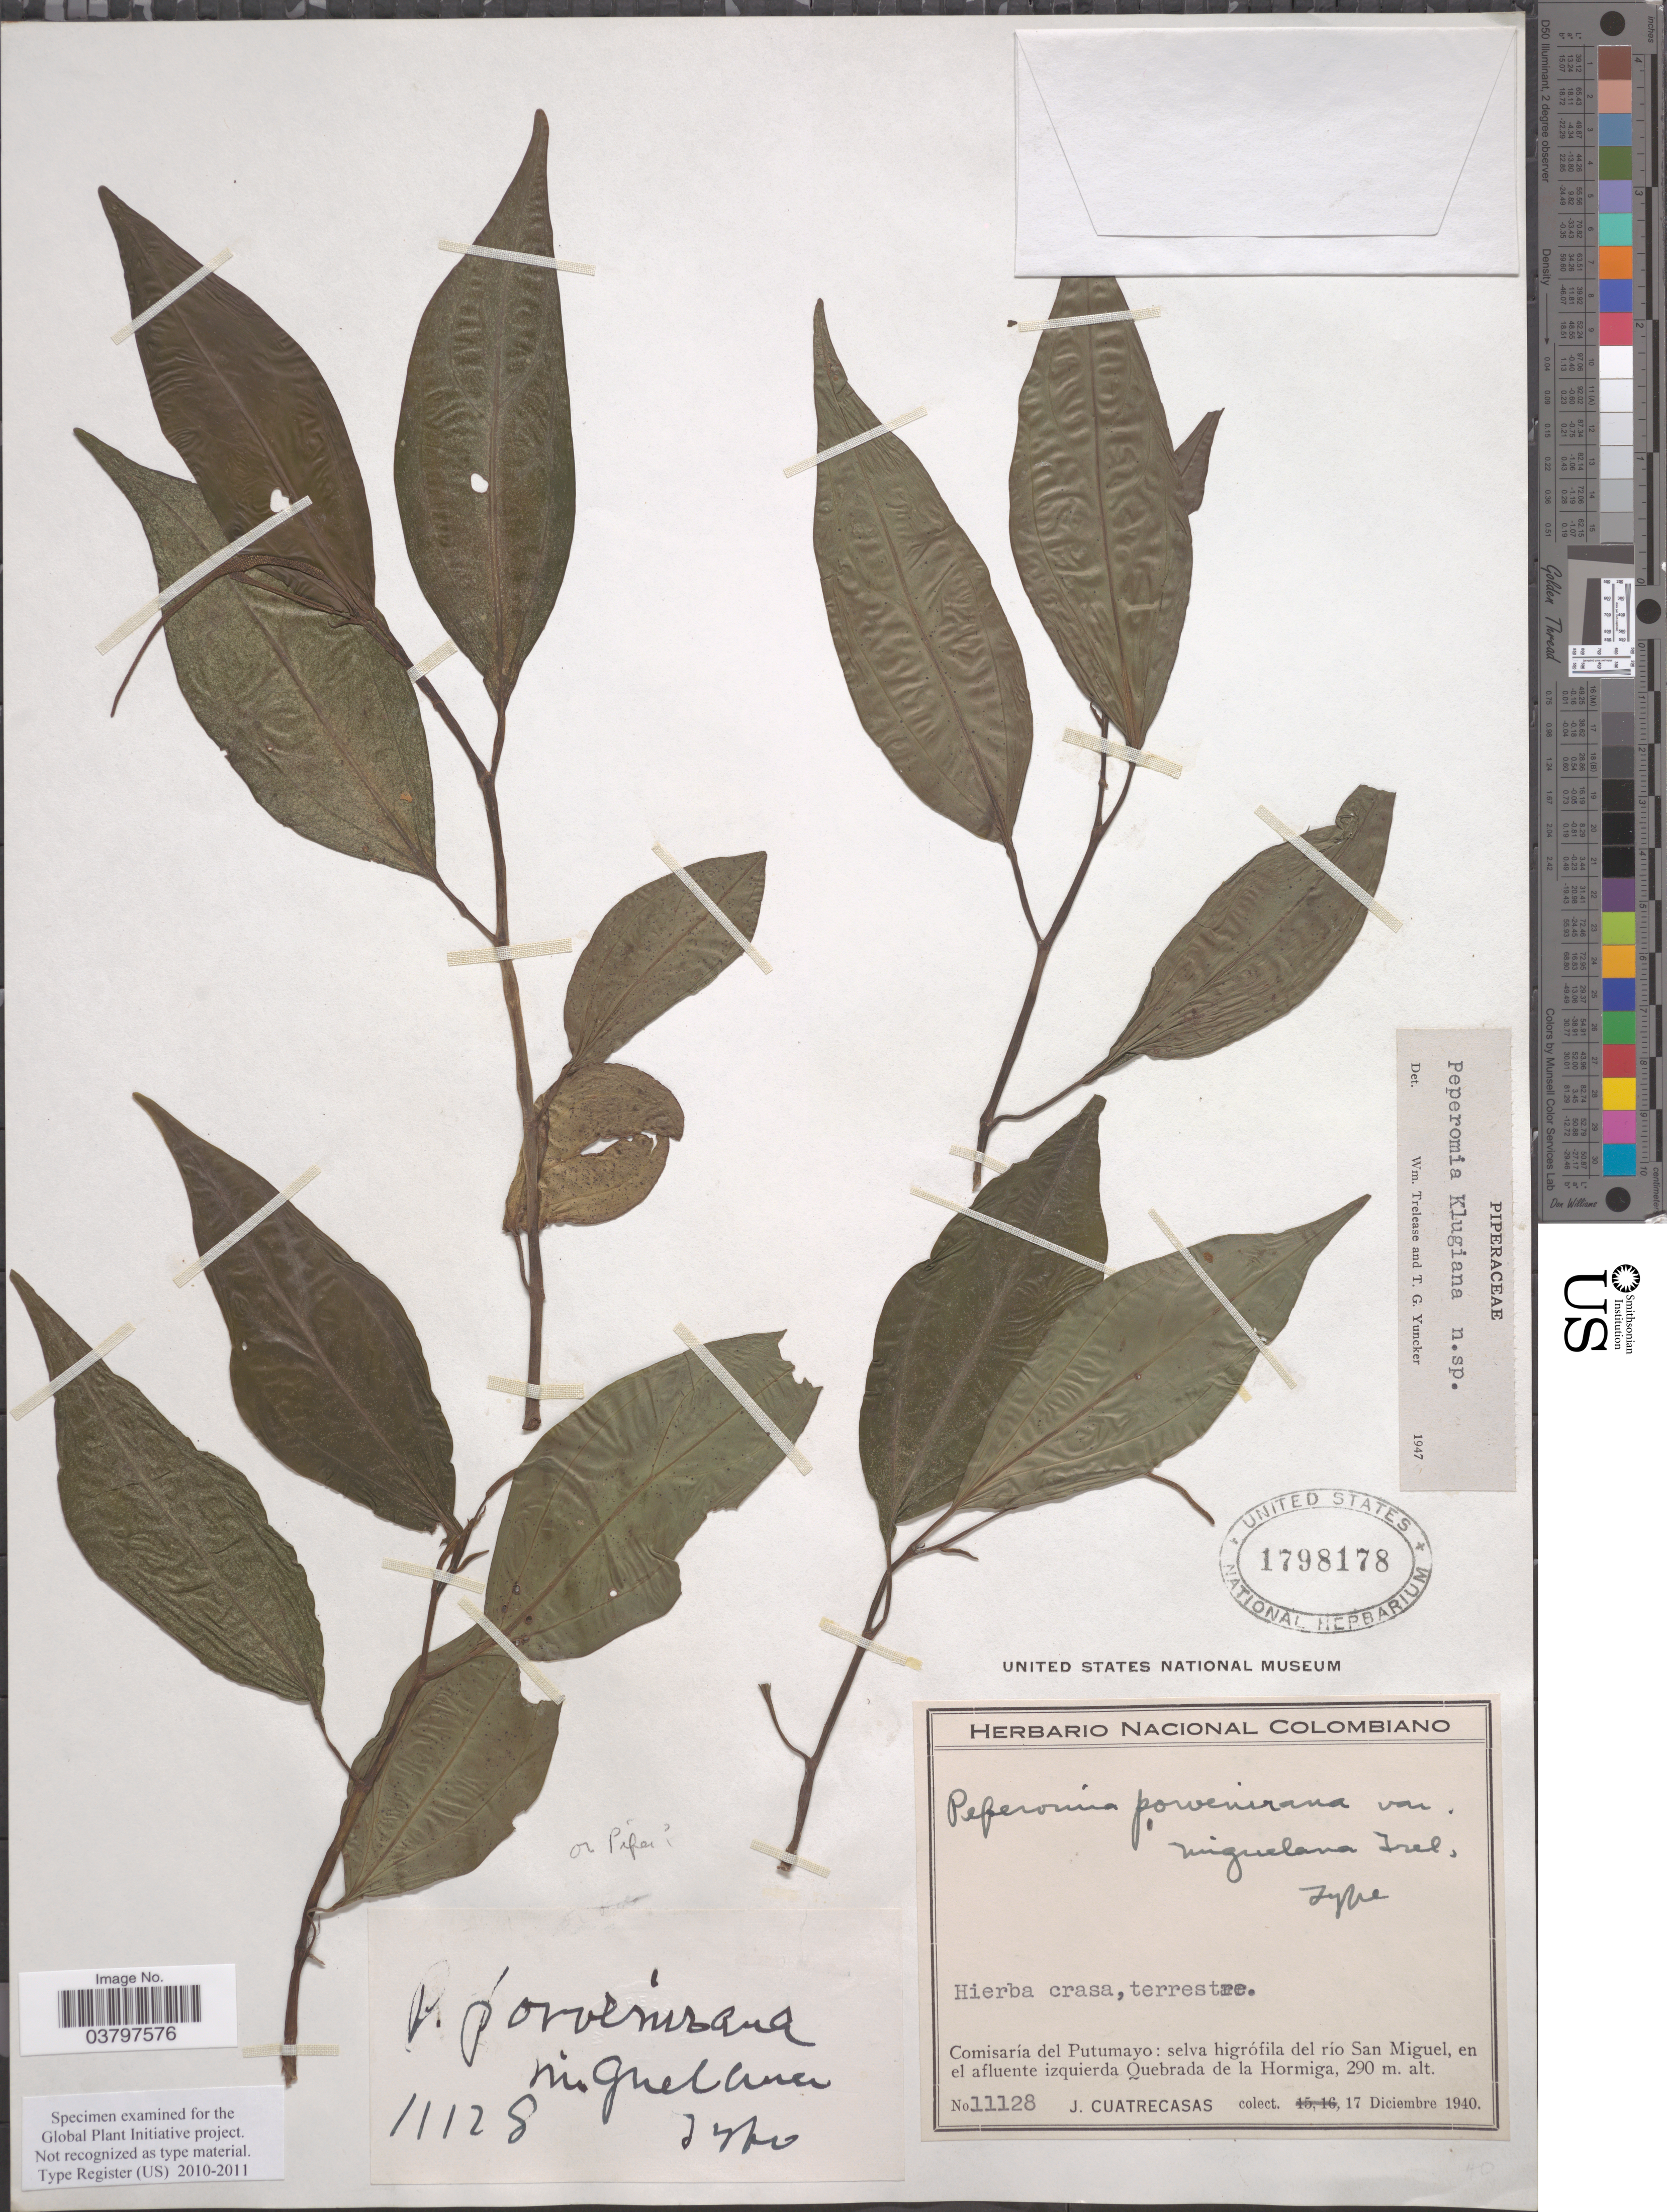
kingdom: Plantae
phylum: Tracheophyta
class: Magnoliopsida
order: Piperales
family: Piperaceae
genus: Peperomia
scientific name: Peperomia klugiana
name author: Trel. & Yunck.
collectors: J. Cuatrecasas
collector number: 11128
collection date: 1940-12-17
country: Colombia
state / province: Putumayo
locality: Comisaría del Putumayo: selva higrófila del río San Miguel, en el afluente izquierda Quebrada de la Hormiga.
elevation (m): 290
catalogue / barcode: US 1798178